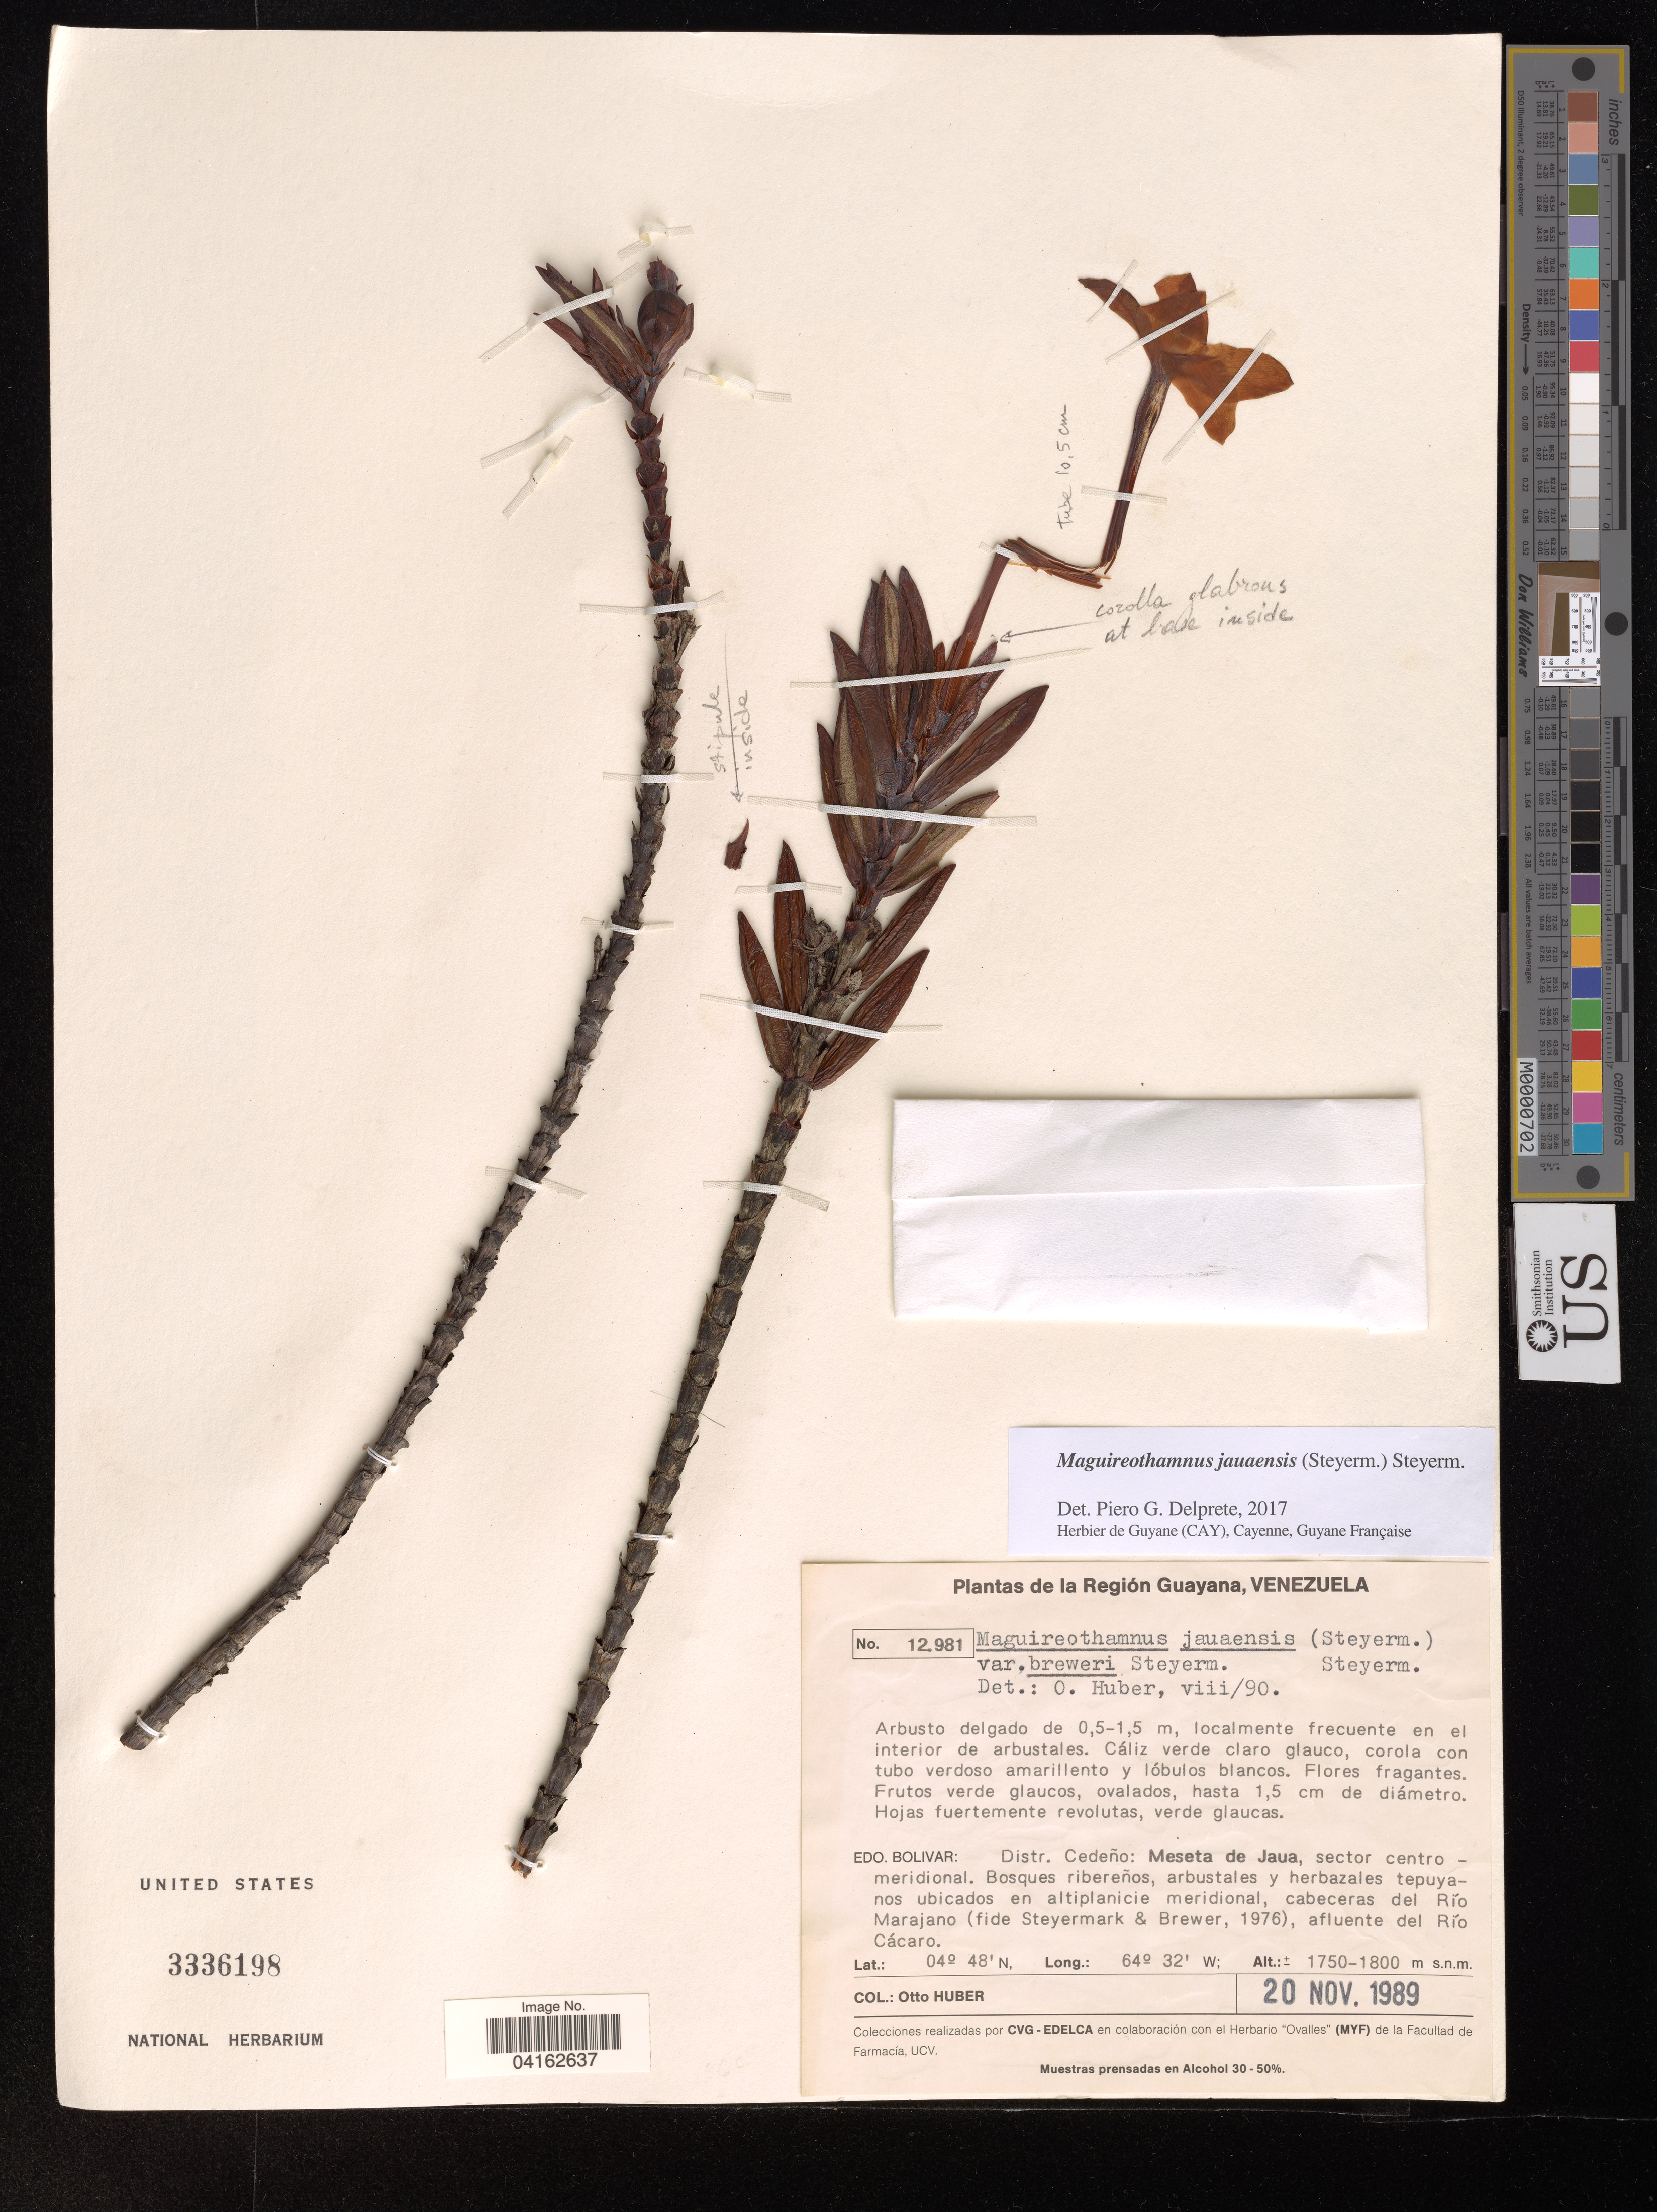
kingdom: Plantae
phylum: Tracheophyta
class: Magnoliopsida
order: Gentianales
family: Rubiaceae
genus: Maguireothamnus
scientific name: Maguireothamnus jauaensis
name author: (Steyerm.) Steyerm.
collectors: O. Huber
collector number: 12.981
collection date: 1989-11-20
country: Venezuela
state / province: Bolivar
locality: Región Guayana. Distr. Cedeño: Meseta de Jaua, sector centro - meridional. Bosques ribereños, arbustales y herbazales tepuyanos ubicados en altiplanicie meridional, cabeceras del Río Marajano (fide Steyermark & Brewer, 1976), afluente del Río Cácaro.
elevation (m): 1750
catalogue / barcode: US 3336198